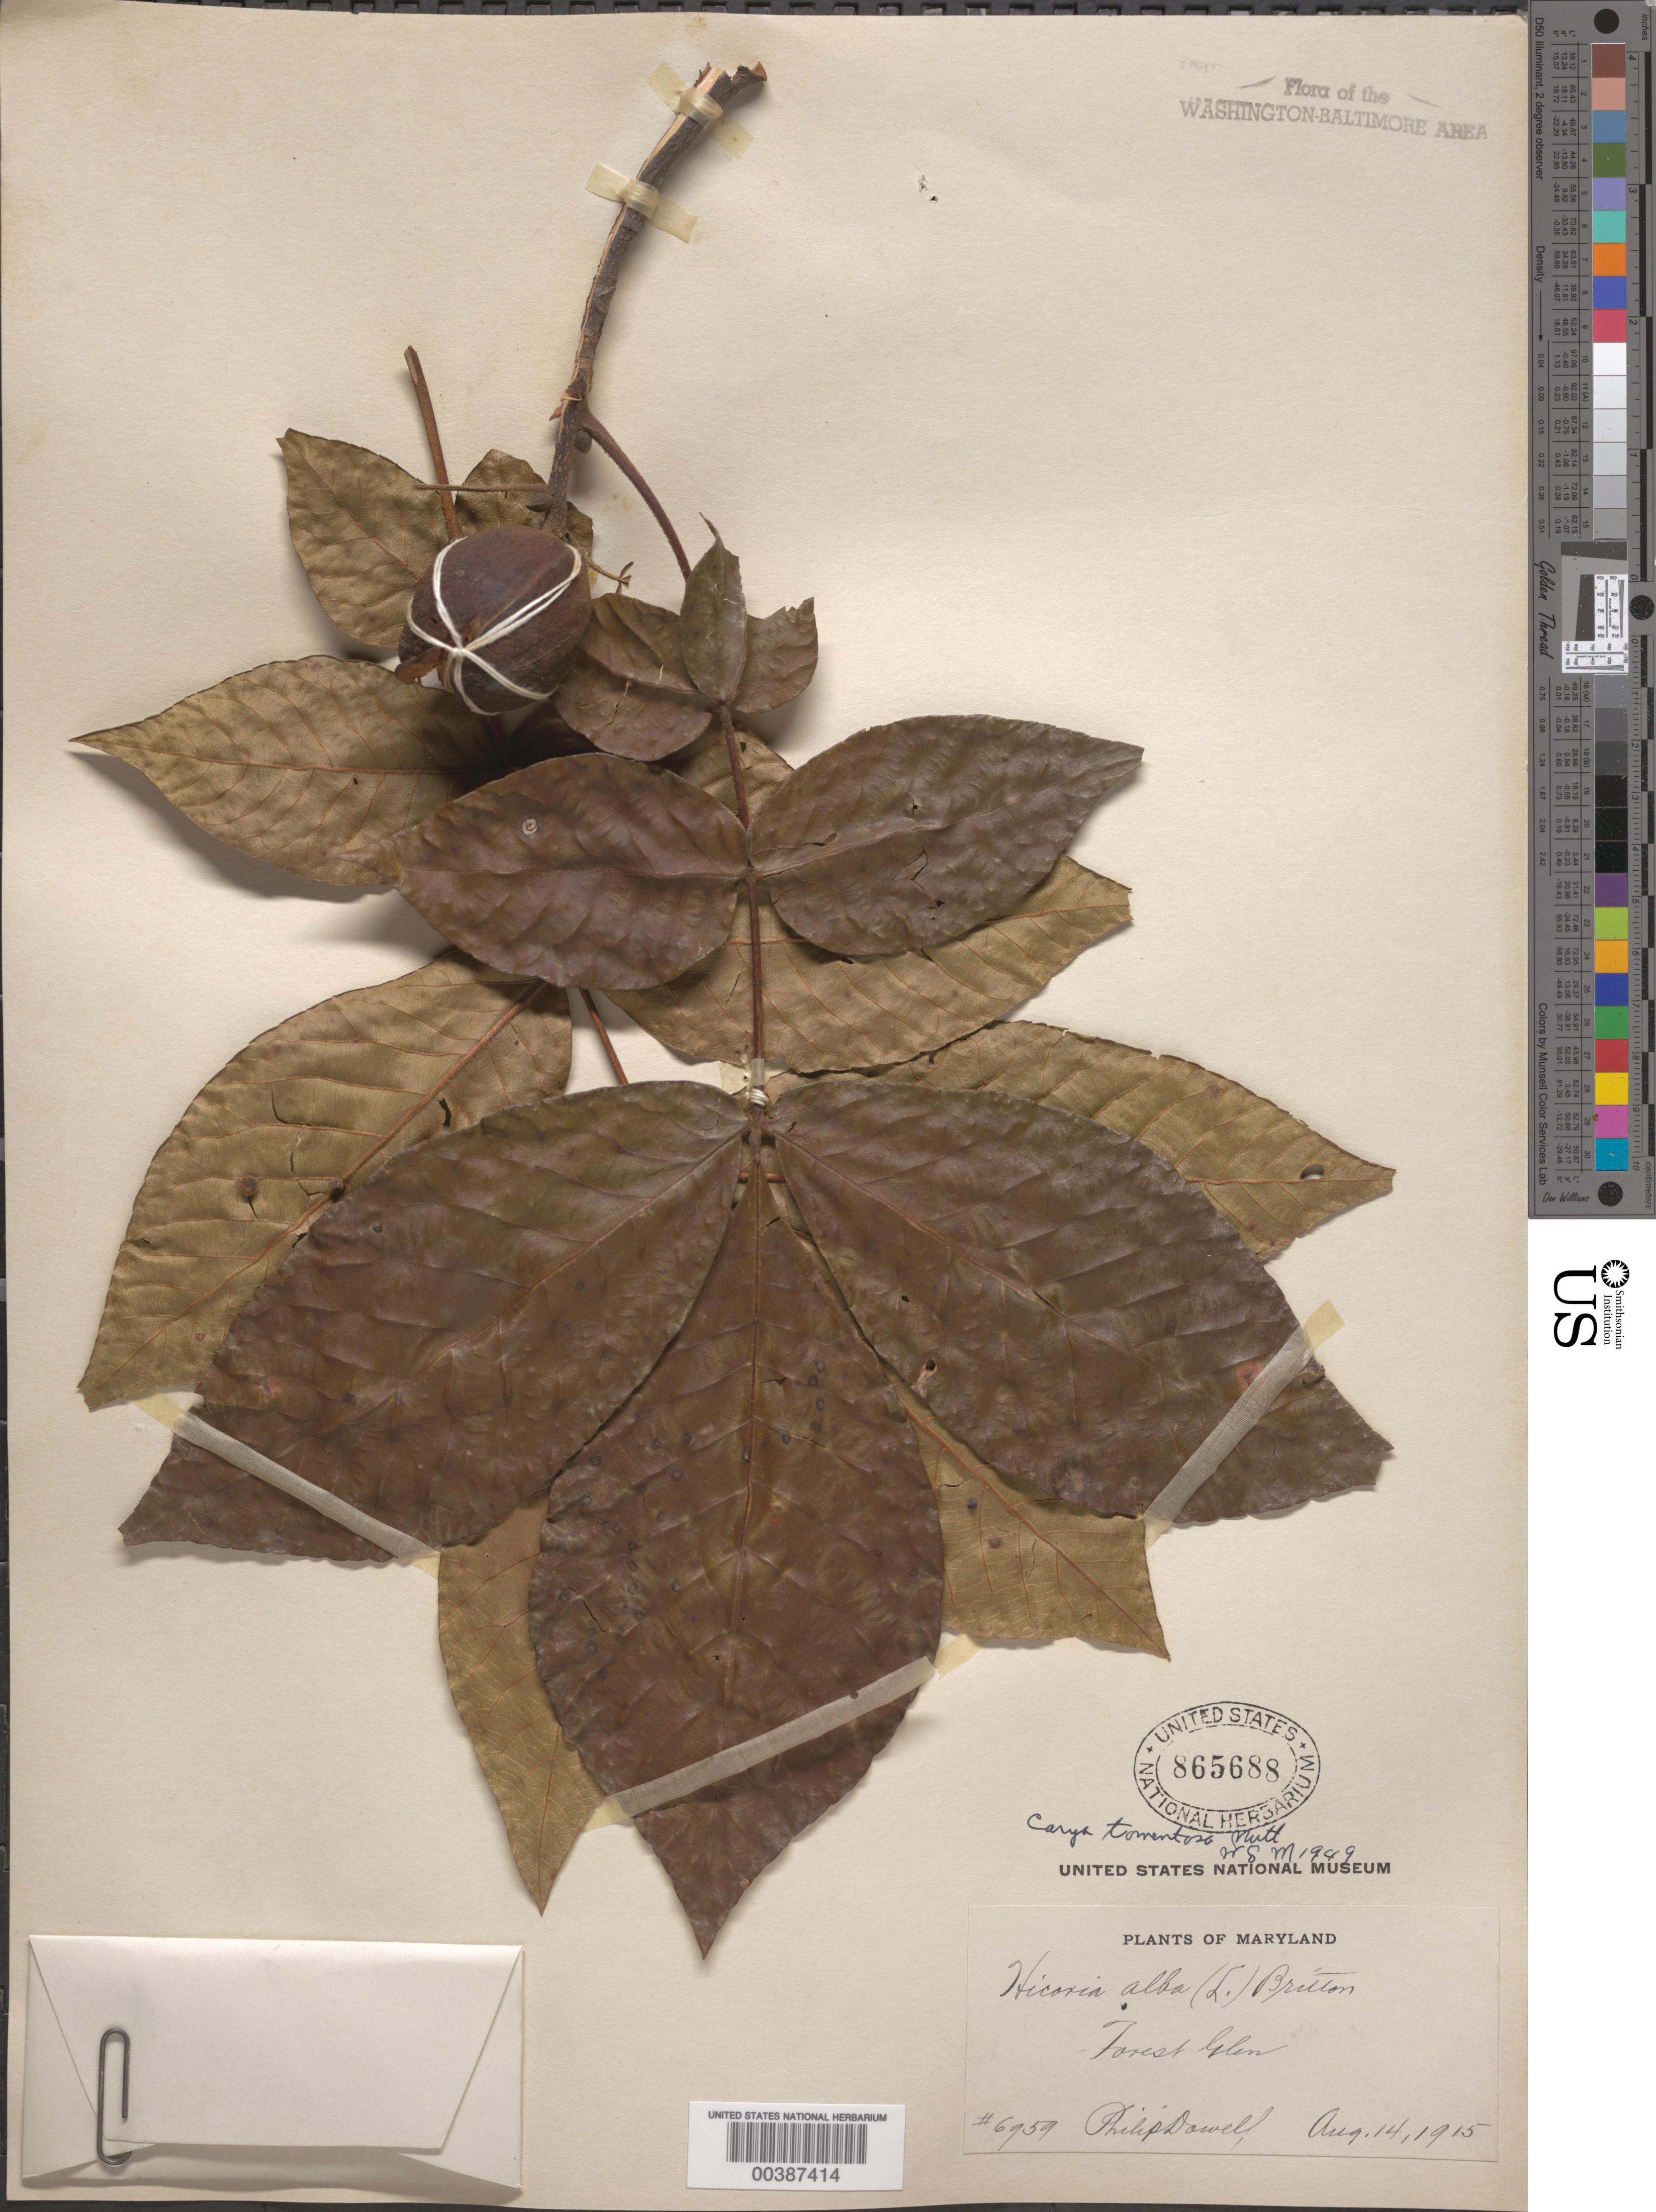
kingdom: Plantae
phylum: Tracheophyta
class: Magnoliopsida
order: Fagales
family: Juglandaceae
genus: Carya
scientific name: Carya tomentosa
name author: (Lam.) Nutt.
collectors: P. Dowell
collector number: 6959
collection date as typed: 14 Aug 1915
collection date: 1915-08-14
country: United States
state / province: Maryland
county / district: Montgomery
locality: Forest Glen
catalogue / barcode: US 865688